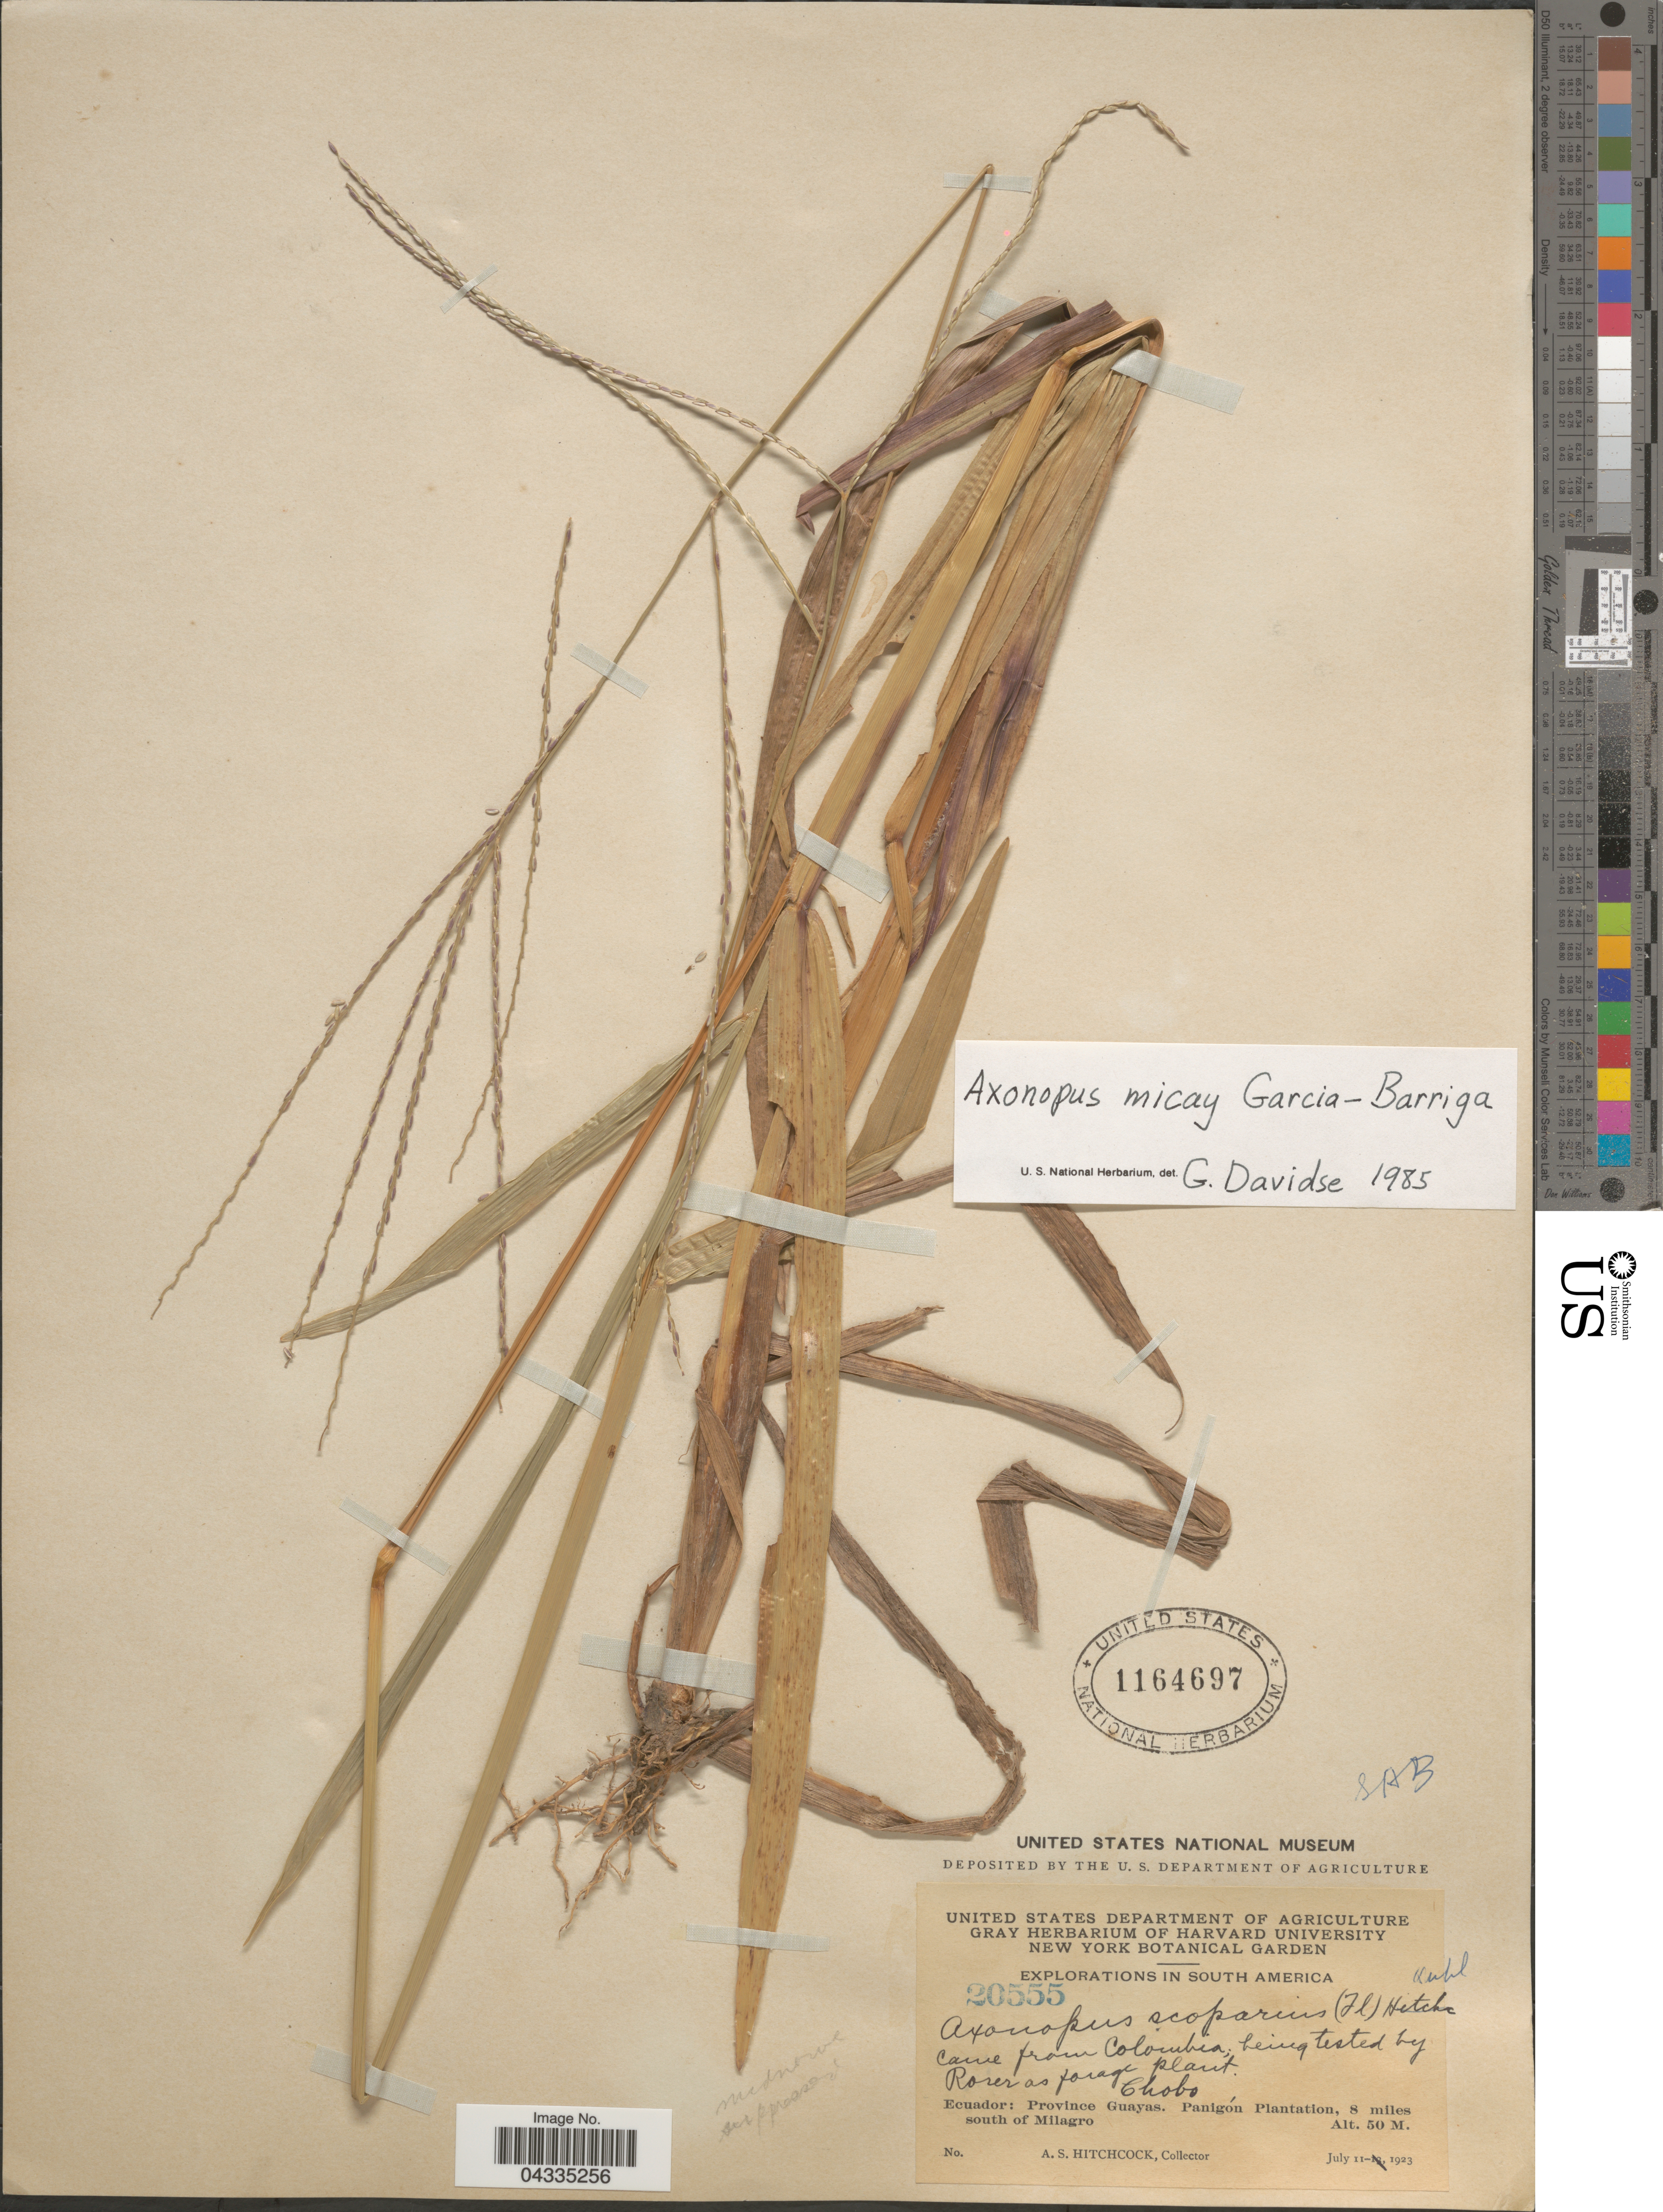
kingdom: Plantae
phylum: Tracheophyta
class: Liliopsida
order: Poales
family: Poaceae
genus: Axonopus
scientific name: Axonopus scoparius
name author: (Flüggé) Kuhlm.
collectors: A. S. Hitchcock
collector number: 20555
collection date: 1923-07-11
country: Ecuador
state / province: Guayas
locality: Explorations in South America. Chobo. Panigón Plantation, 8 miles south of Milagro.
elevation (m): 50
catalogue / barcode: US 1164697